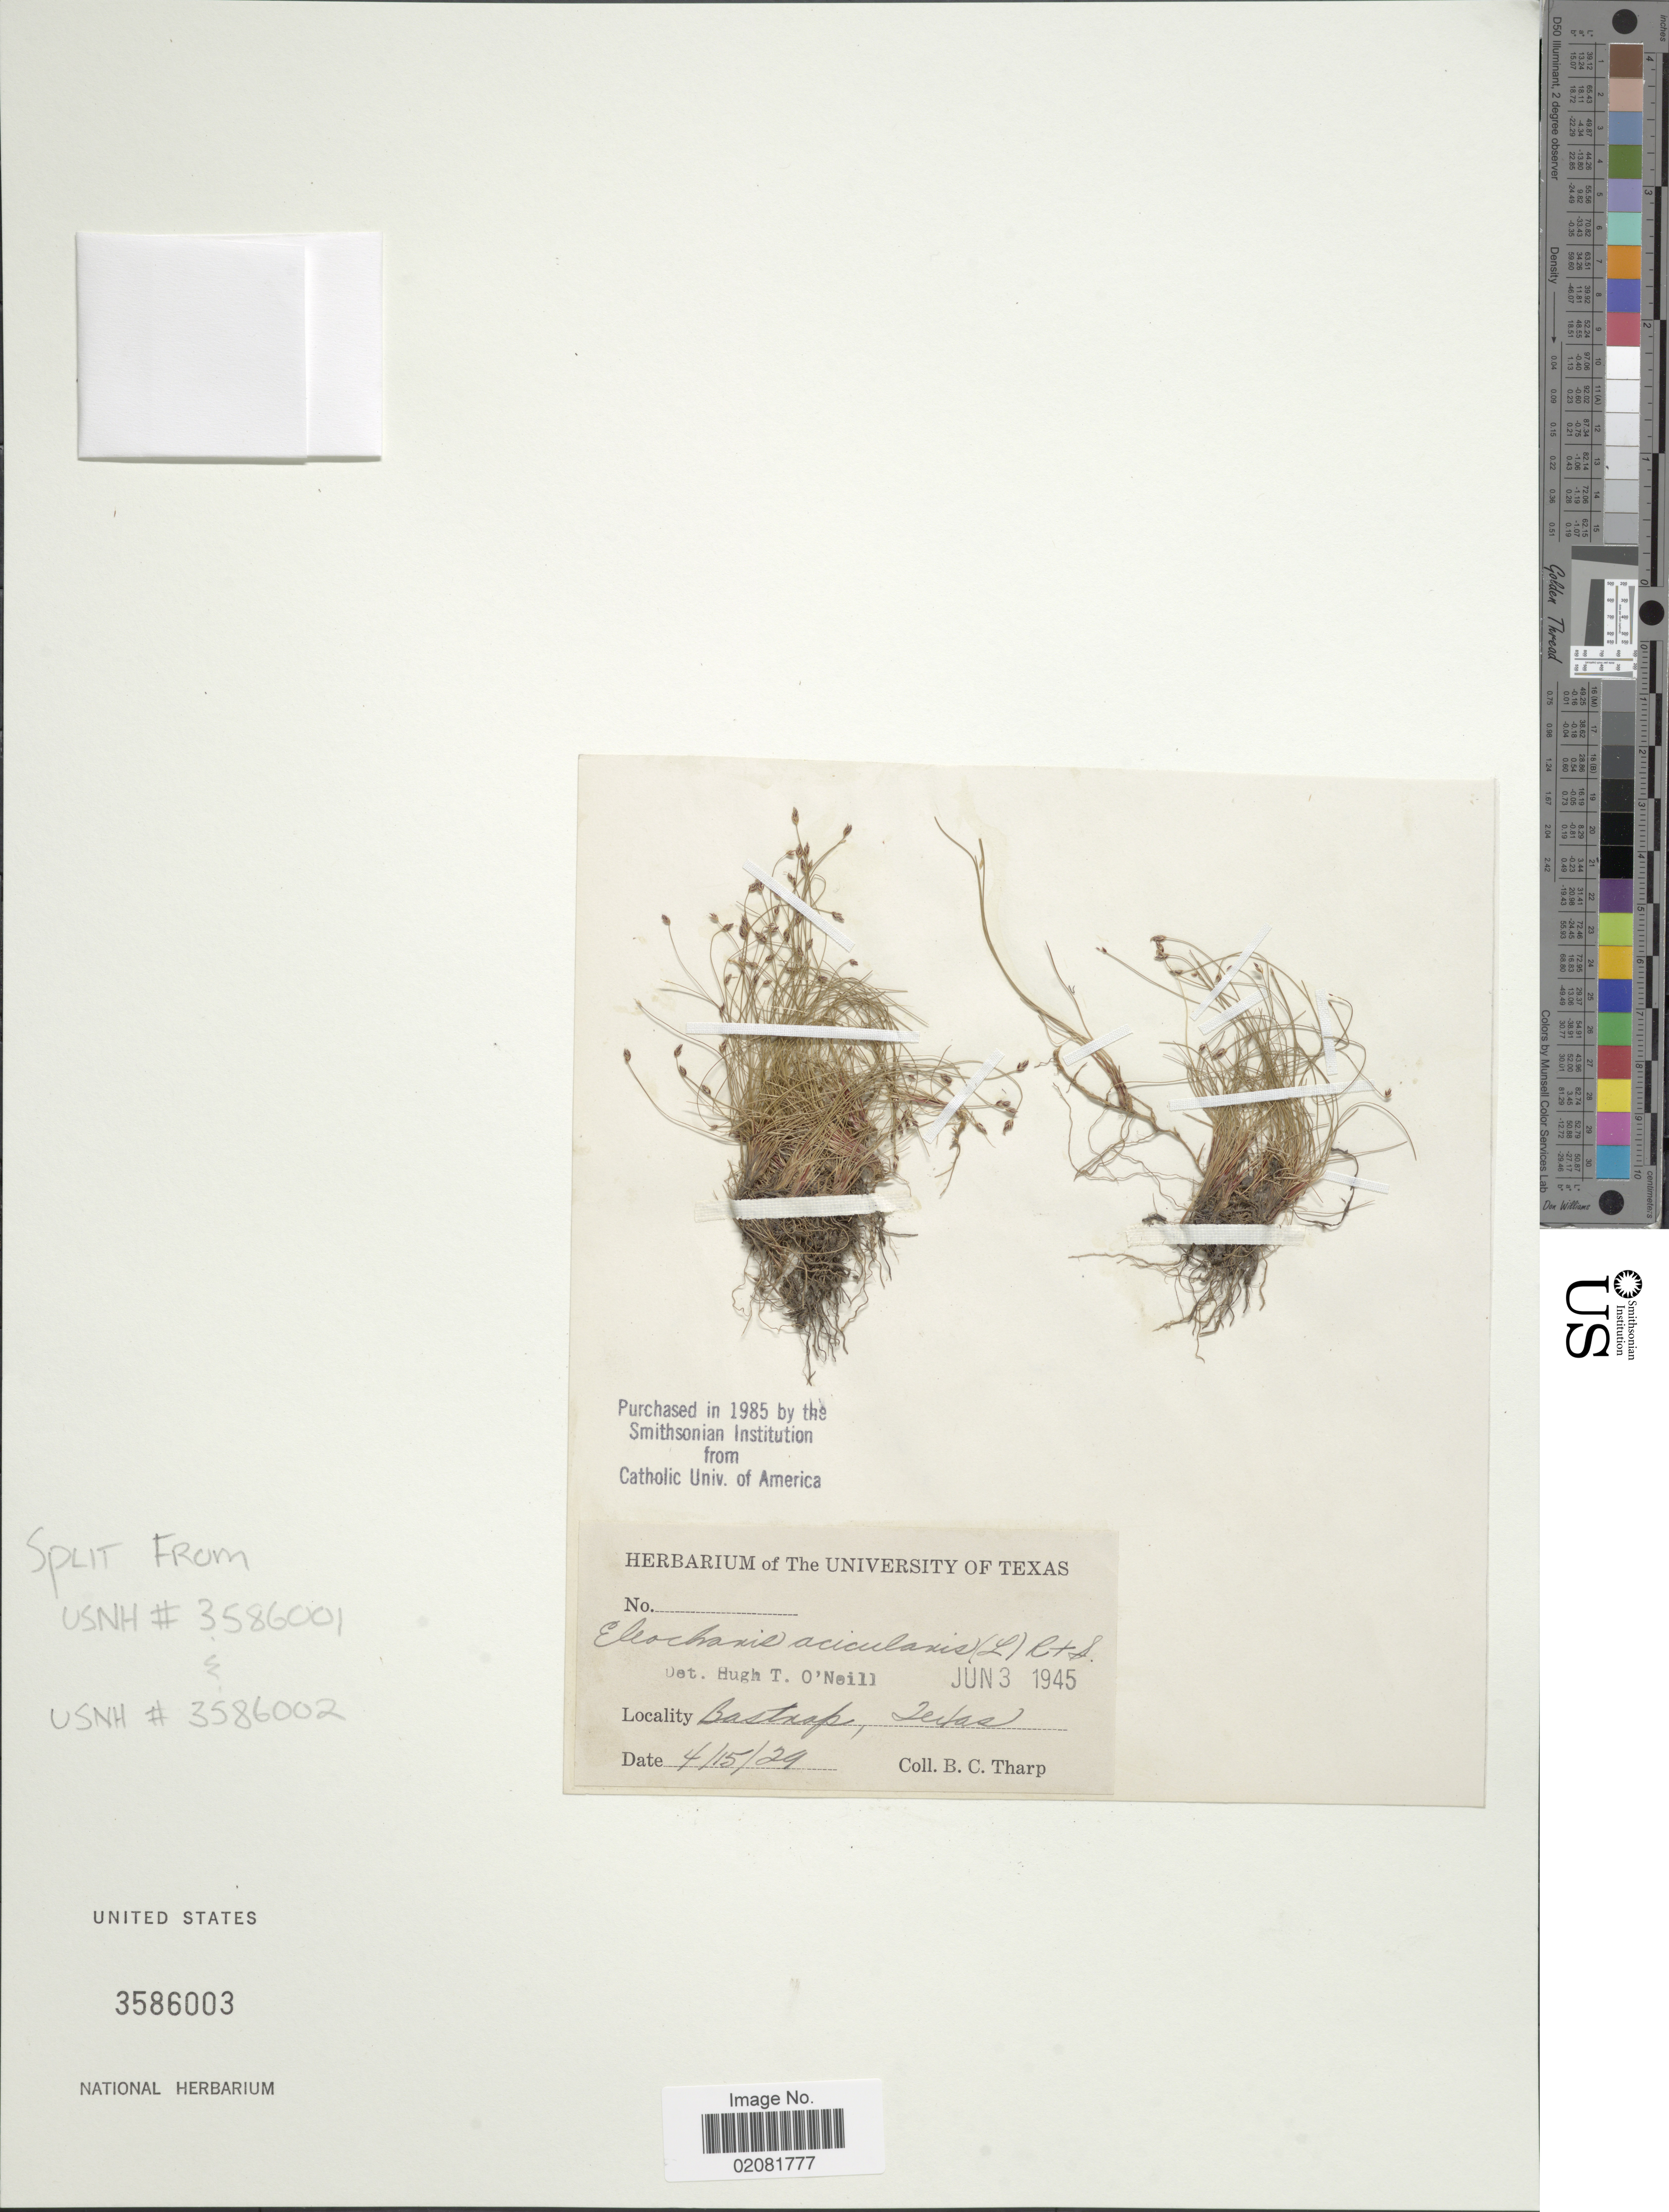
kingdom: Plantae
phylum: Tracheophyta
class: Liliopsida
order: Poales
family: Cyperaceae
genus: Eleocharis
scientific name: Eleocharis acicularis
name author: (L.) Roem. & Schult.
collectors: B. C. Tharp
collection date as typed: Transcribed d/m/y: 15/4/29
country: United States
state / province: Texas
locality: Bastrop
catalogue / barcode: US 3586003